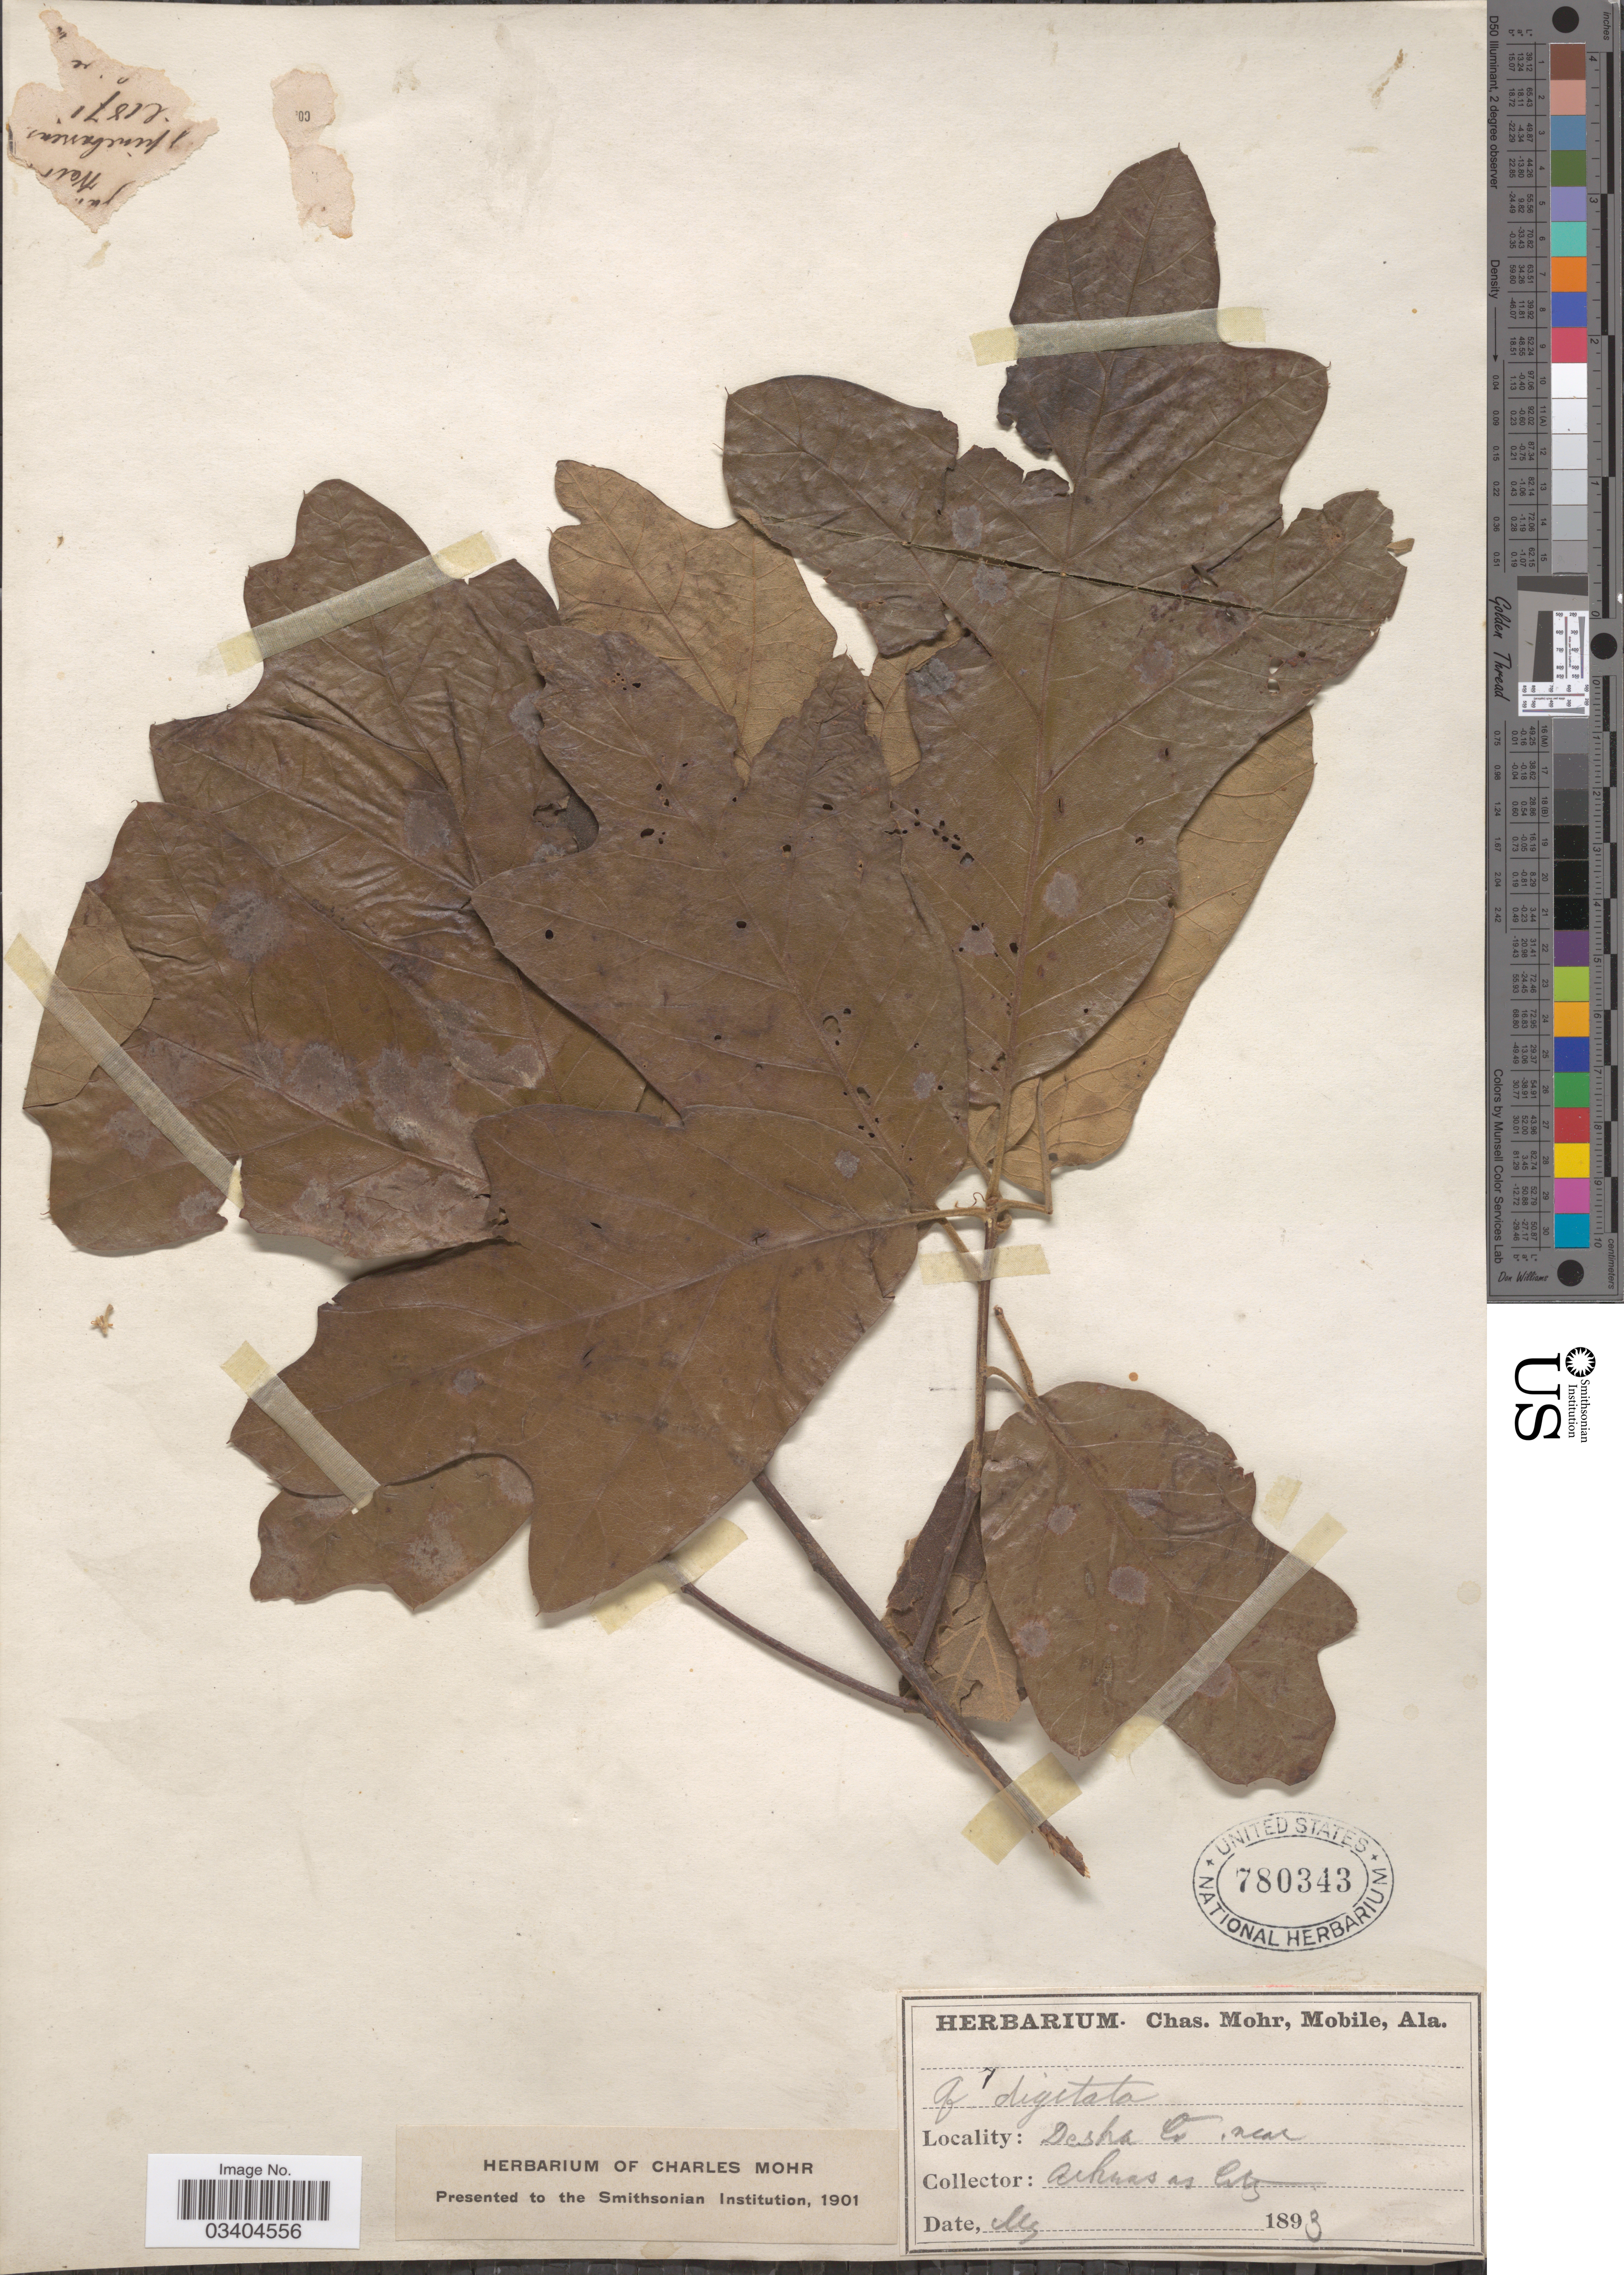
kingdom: Plantae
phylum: Tracheophyta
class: Magnoliopsida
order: Fagales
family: Fagaceae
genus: Quercus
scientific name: Quercus falcata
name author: Michx.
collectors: ex herb. Charles Mohr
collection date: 1893-05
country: United States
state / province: Arkansas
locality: Desha Co., near Arkansas as City.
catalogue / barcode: US 780343